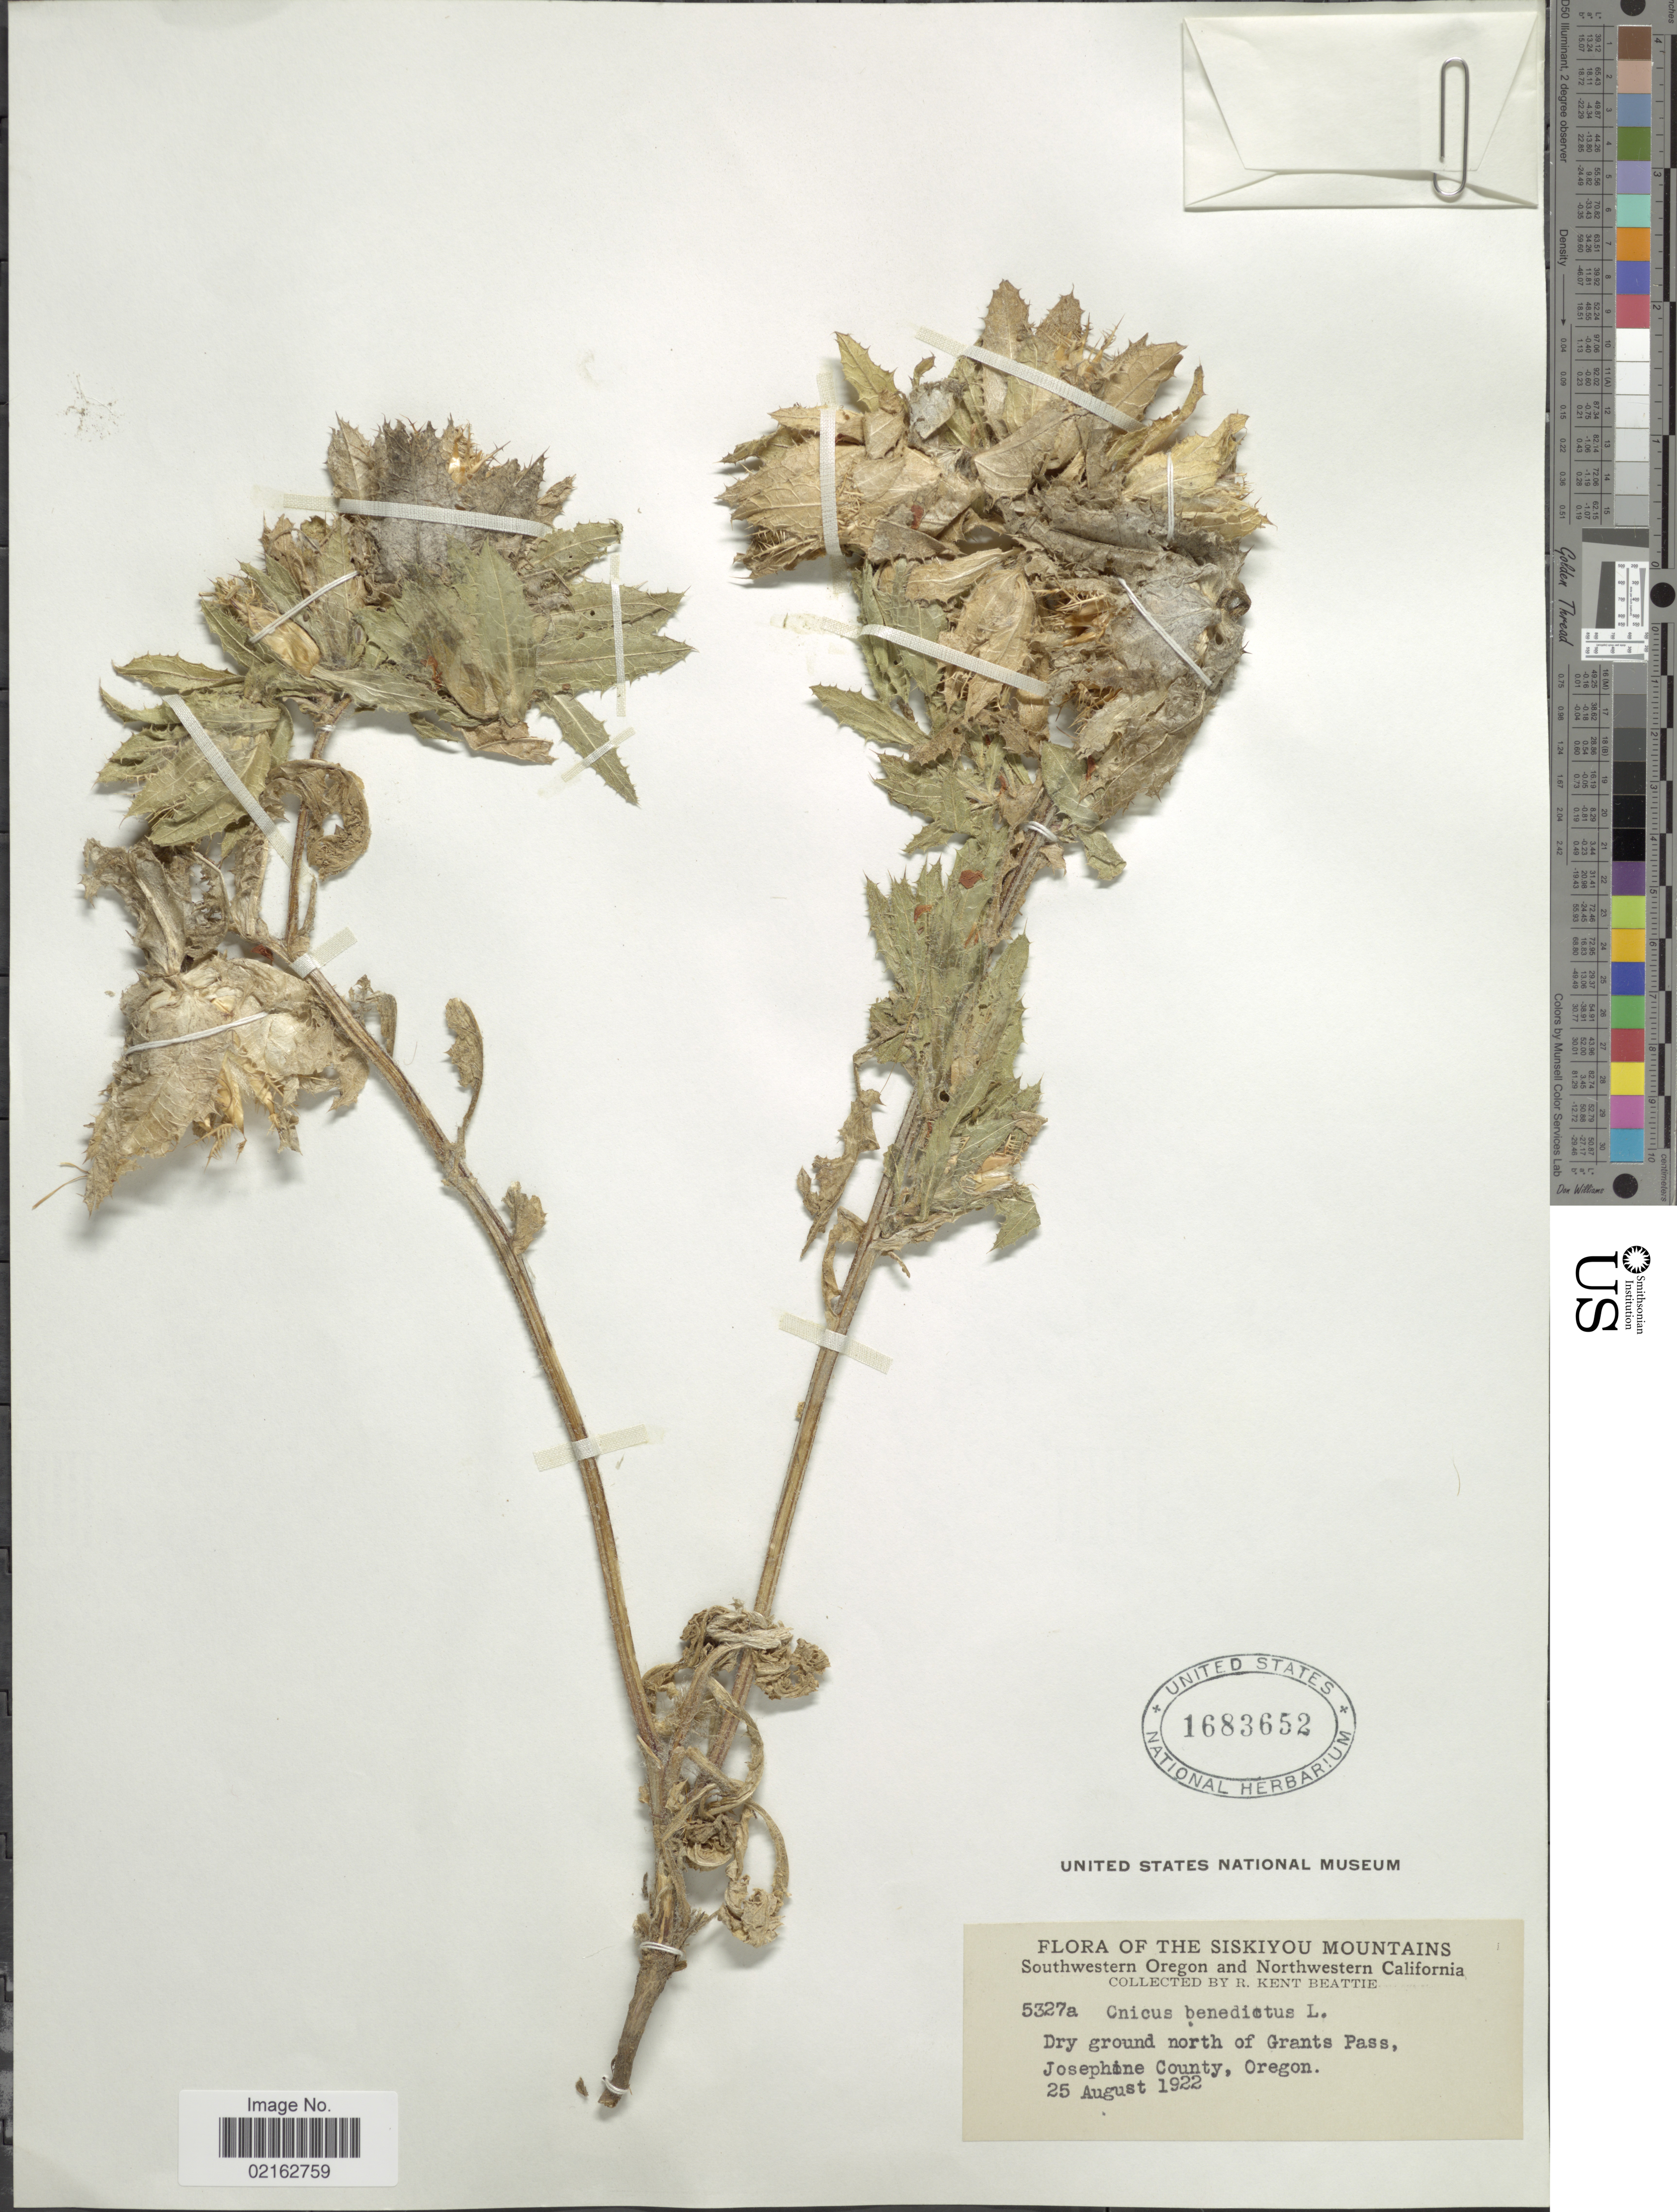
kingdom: Plantae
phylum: Tracheophyta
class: Magnoliopsida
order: Asterales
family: Asteraceae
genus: Centaurea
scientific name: Centaurea benedicta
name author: (L.) L.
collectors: R. K. Beattie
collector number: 5327a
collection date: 1922-08-25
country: United States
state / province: Oregon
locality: Siskiyou Mountains. Southwestern Oregon and Northwestern California. Dry ground north of Grants Pass, Josephine County, Oregon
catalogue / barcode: US 1683652